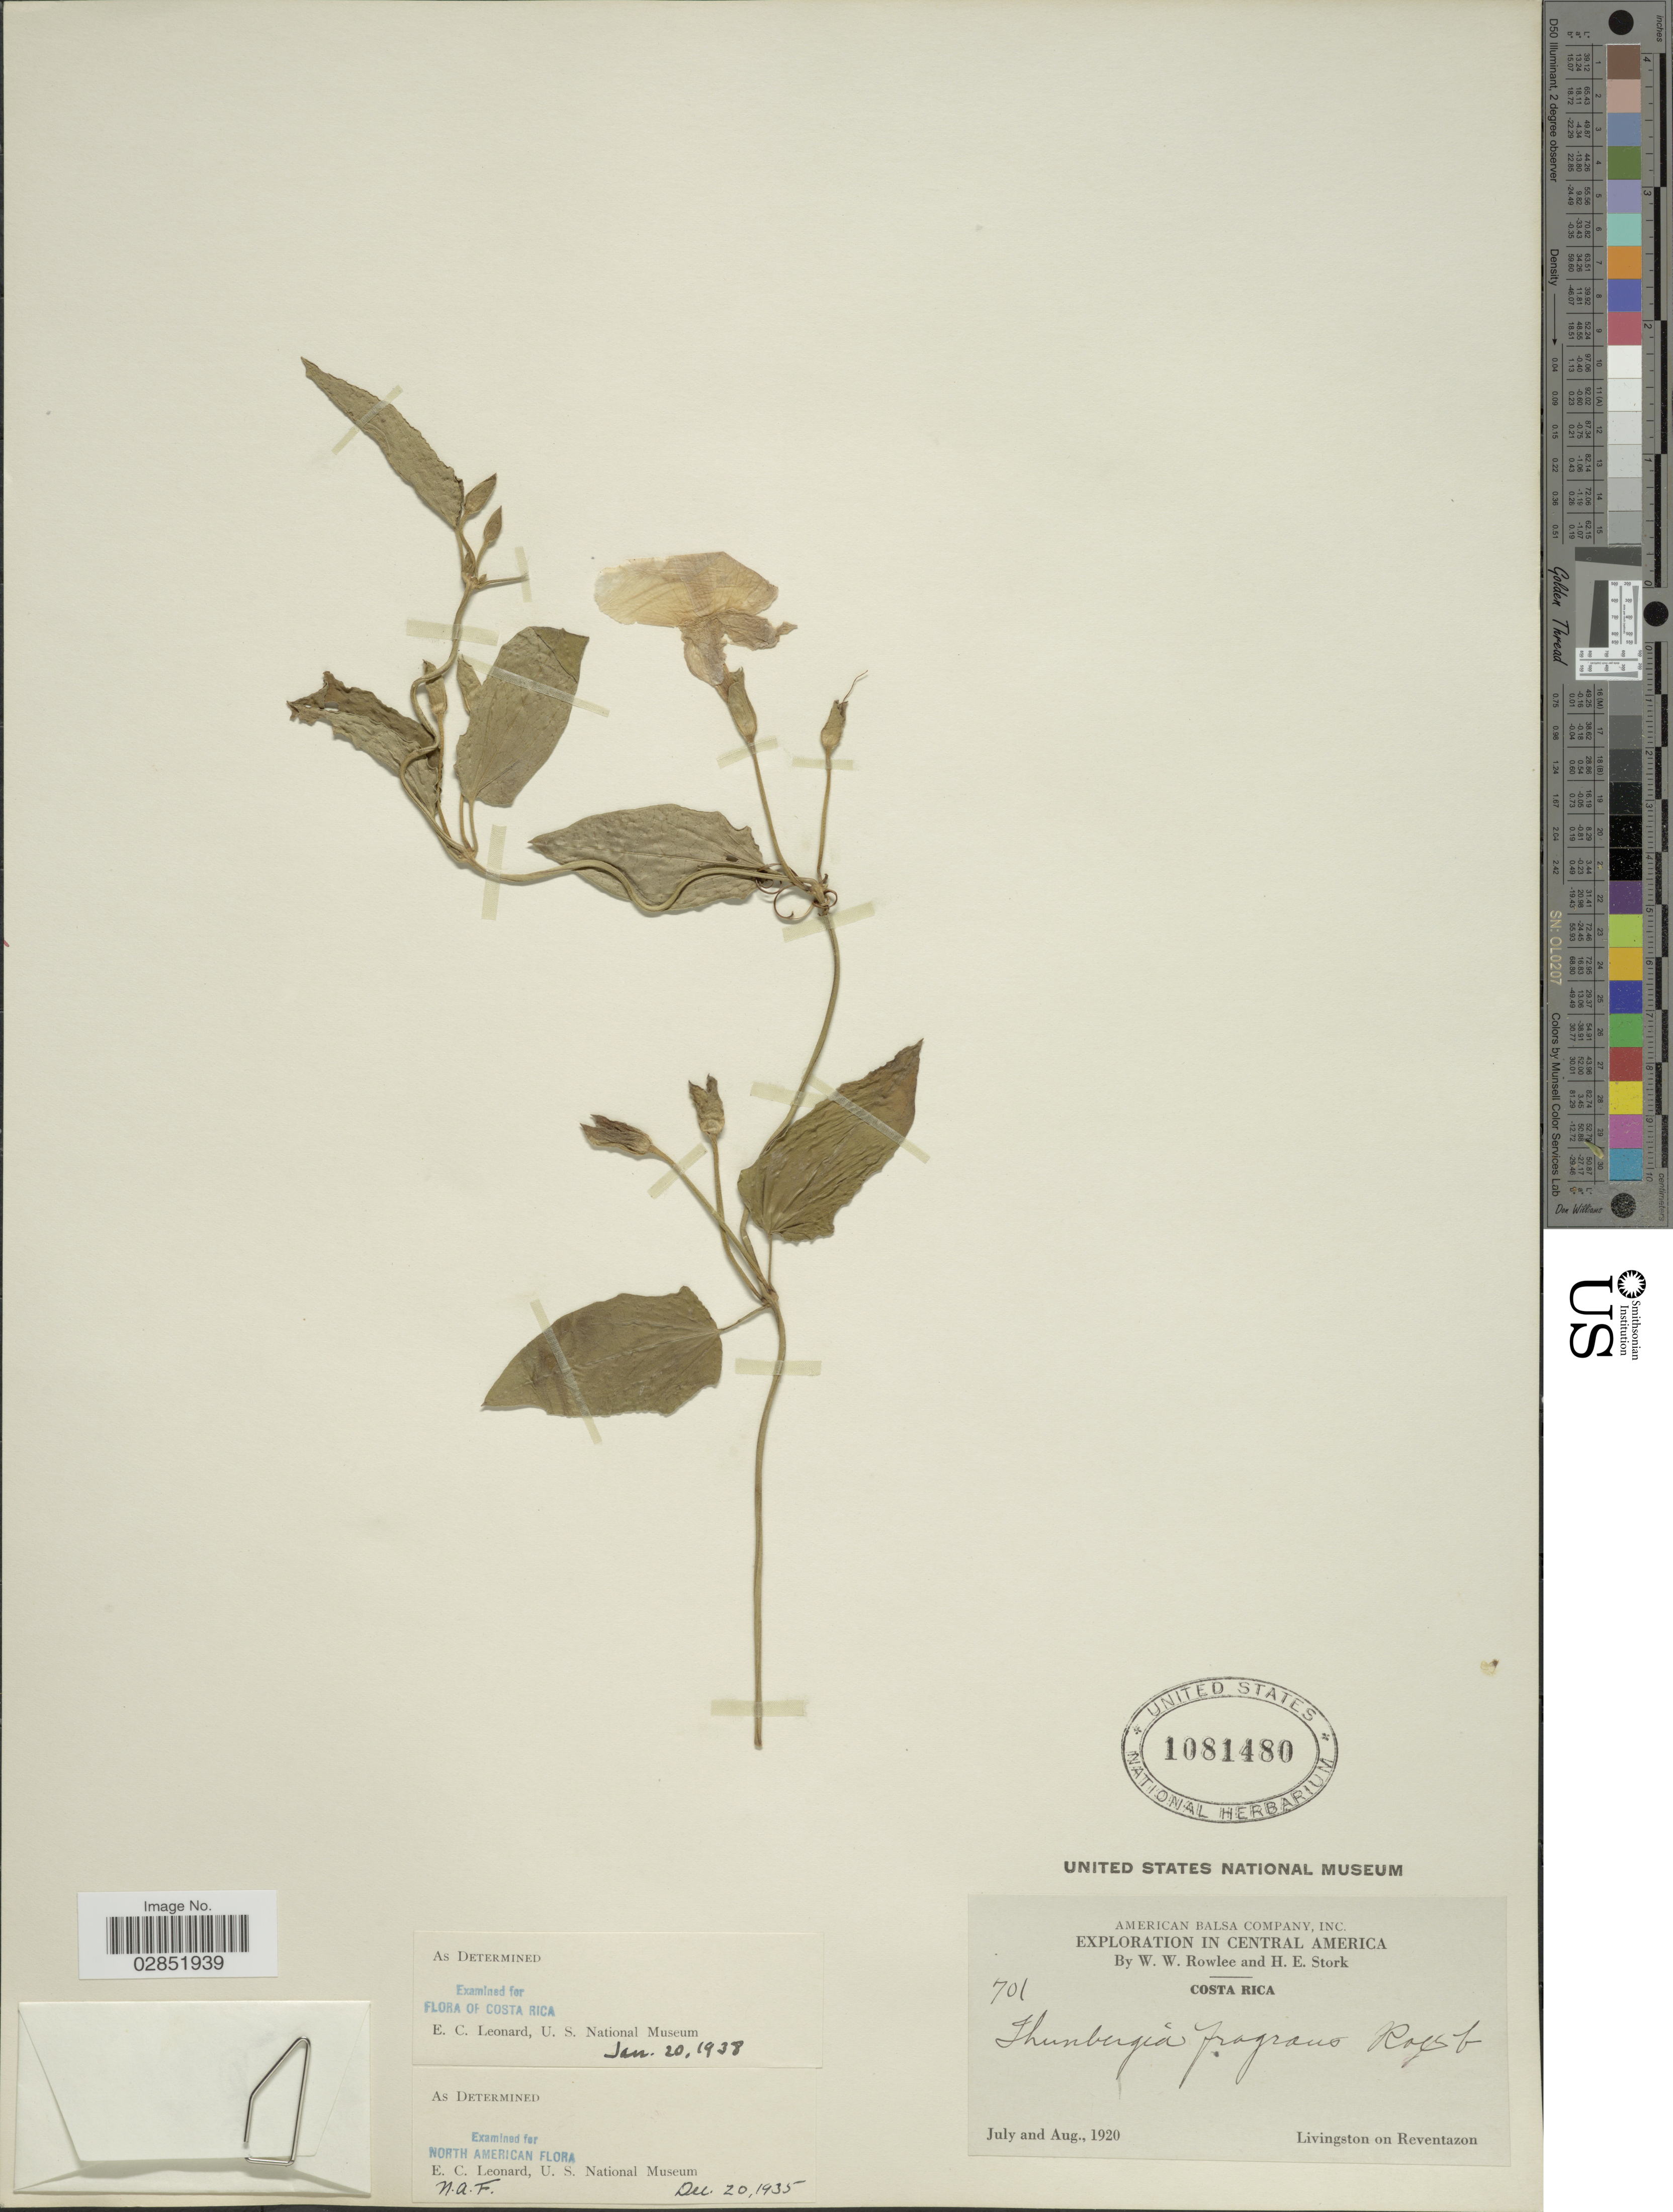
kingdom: Plantae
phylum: Tracheophyta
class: Magnoliopsida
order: Lamiales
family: Acanthaceae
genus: Thunbergia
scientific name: Thunbergia fragrans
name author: Roxb.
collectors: W. W. Rowlee & H. E. Stork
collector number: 701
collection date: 1920-07/1920-08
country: Costa Rica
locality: Livingston on Reventazon.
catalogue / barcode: US 1081480